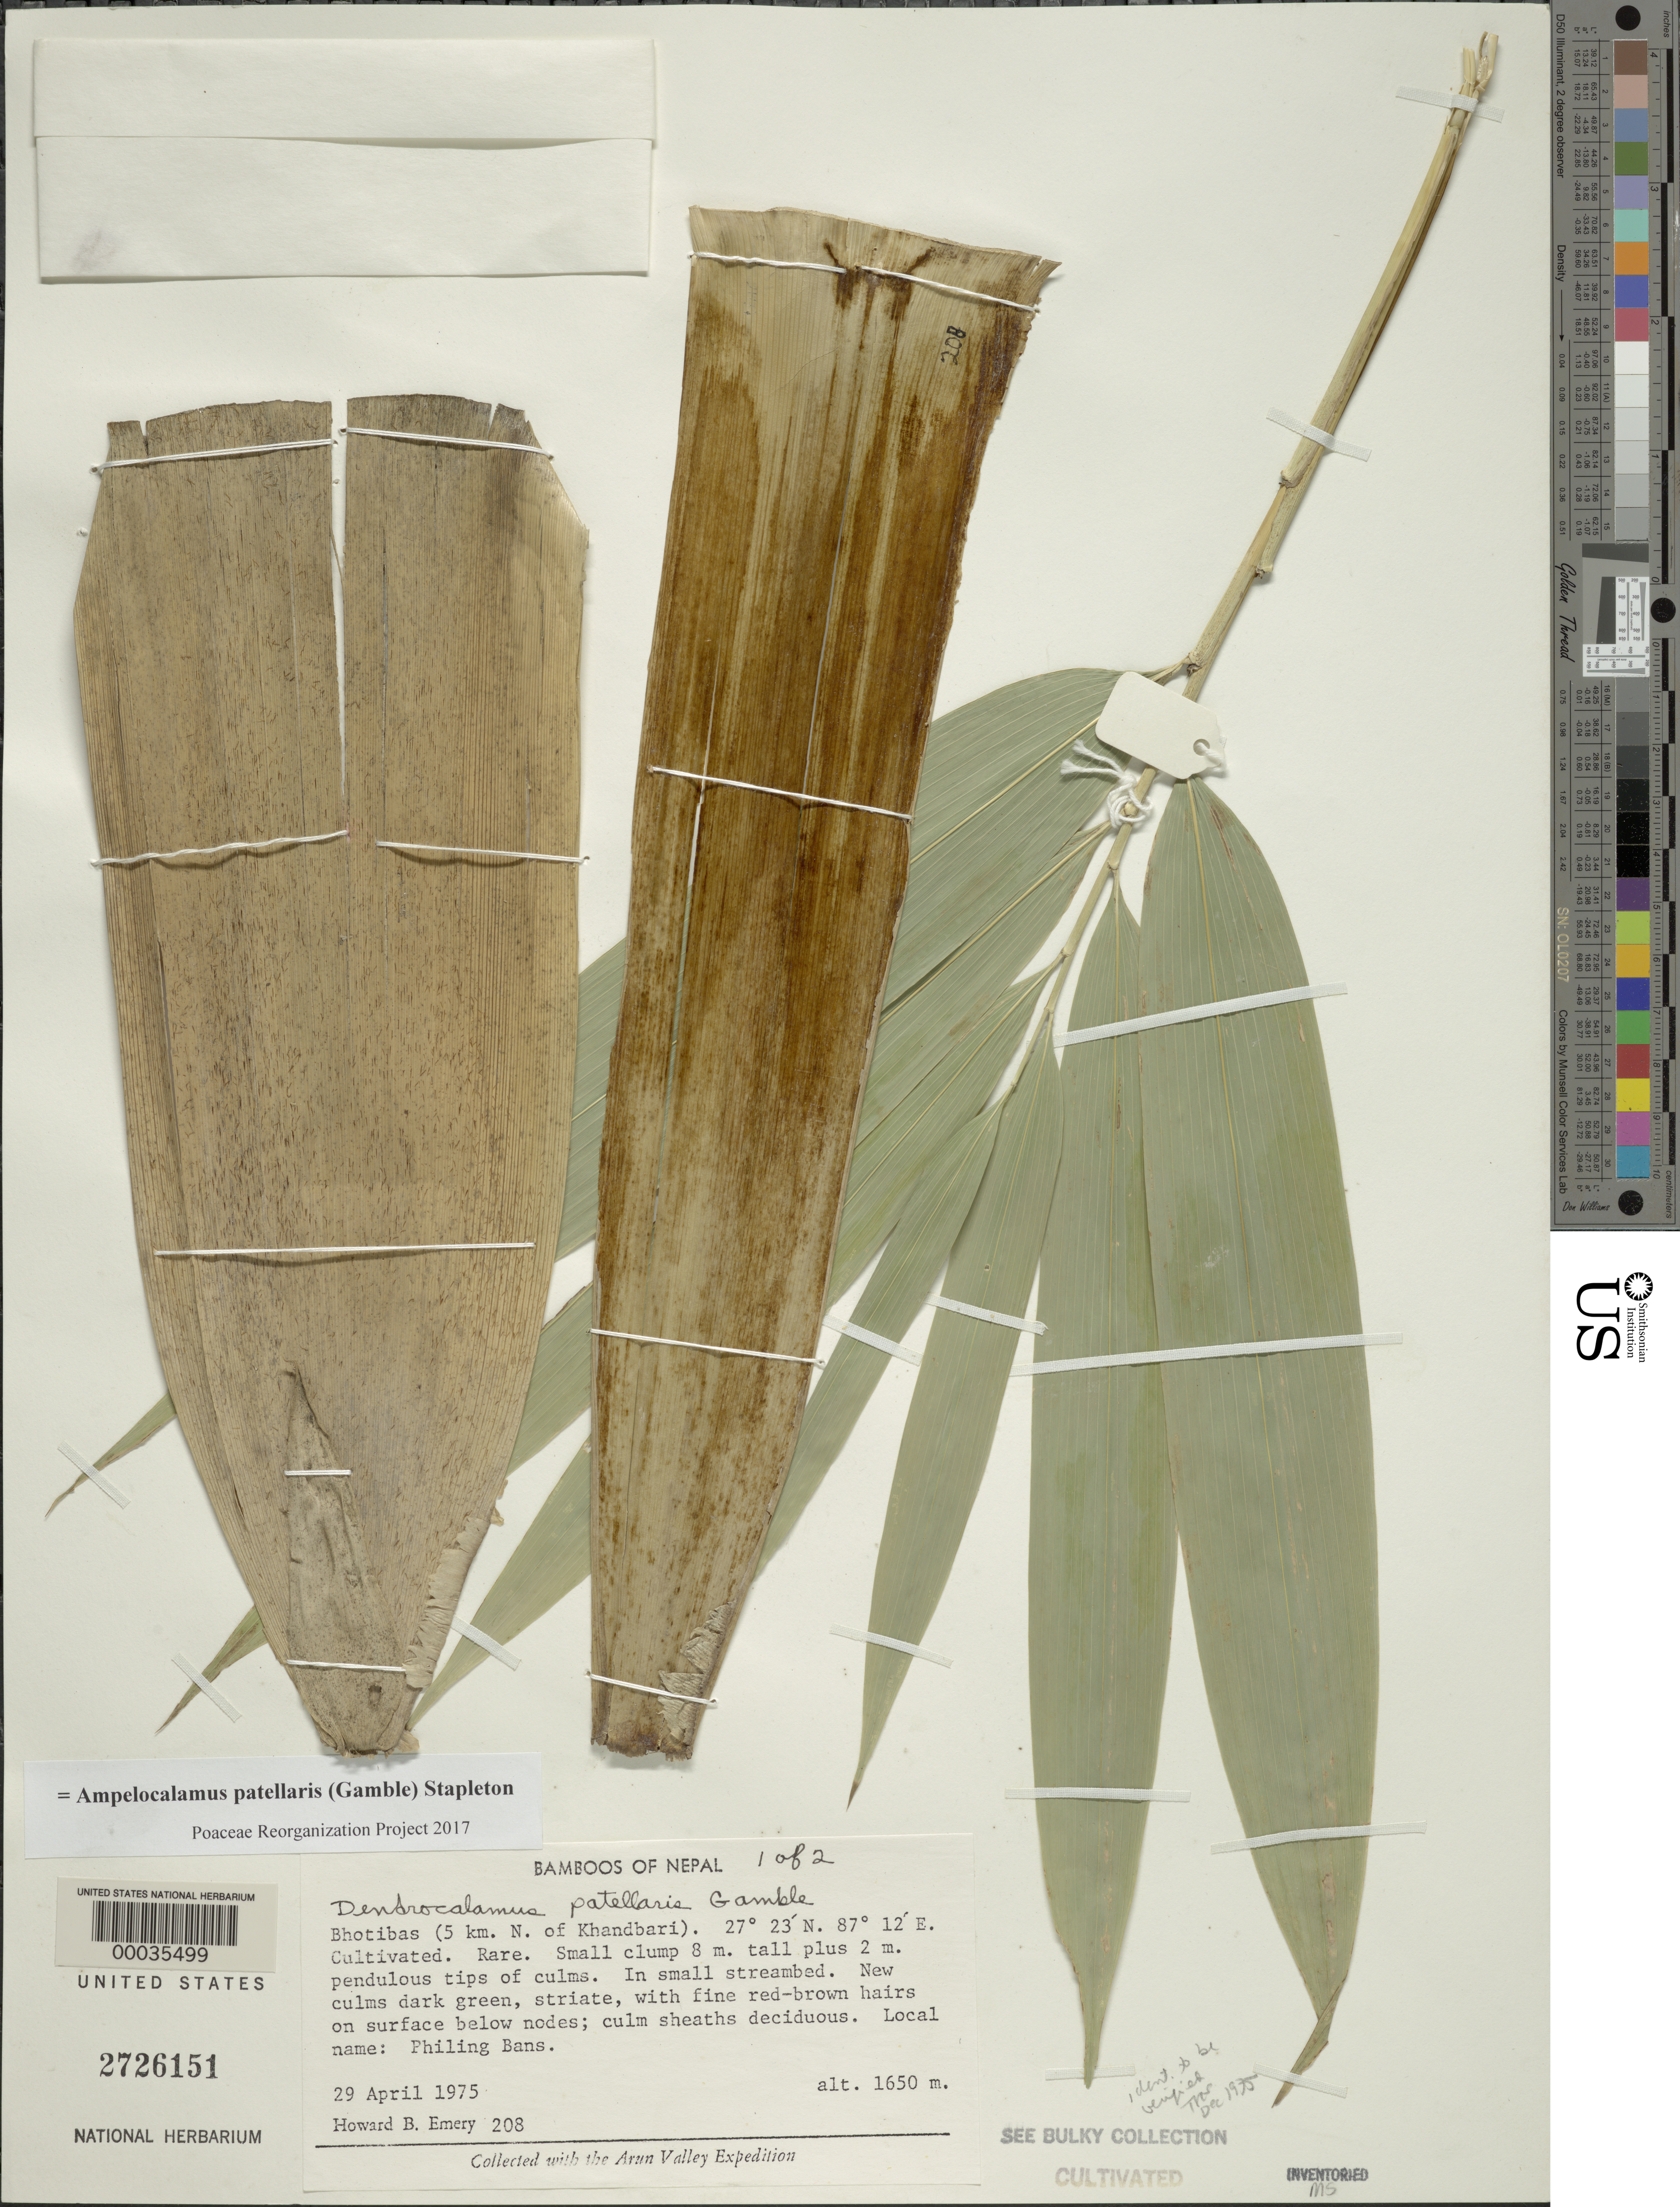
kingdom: Plantae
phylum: Tracheophyta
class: Liliopsida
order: Poales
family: Poaceae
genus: Ampelocalamus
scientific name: Ampelocalamus patellaris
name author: (Gamble) Stapleton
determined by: Poaceae Reorganization Project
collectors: H. B. Emery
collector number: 208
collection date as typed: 29 Apr 1975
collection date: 1975-04-29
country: Nepal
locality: Bhotibas, khandbari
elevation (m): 1650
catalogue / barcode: US 2726151